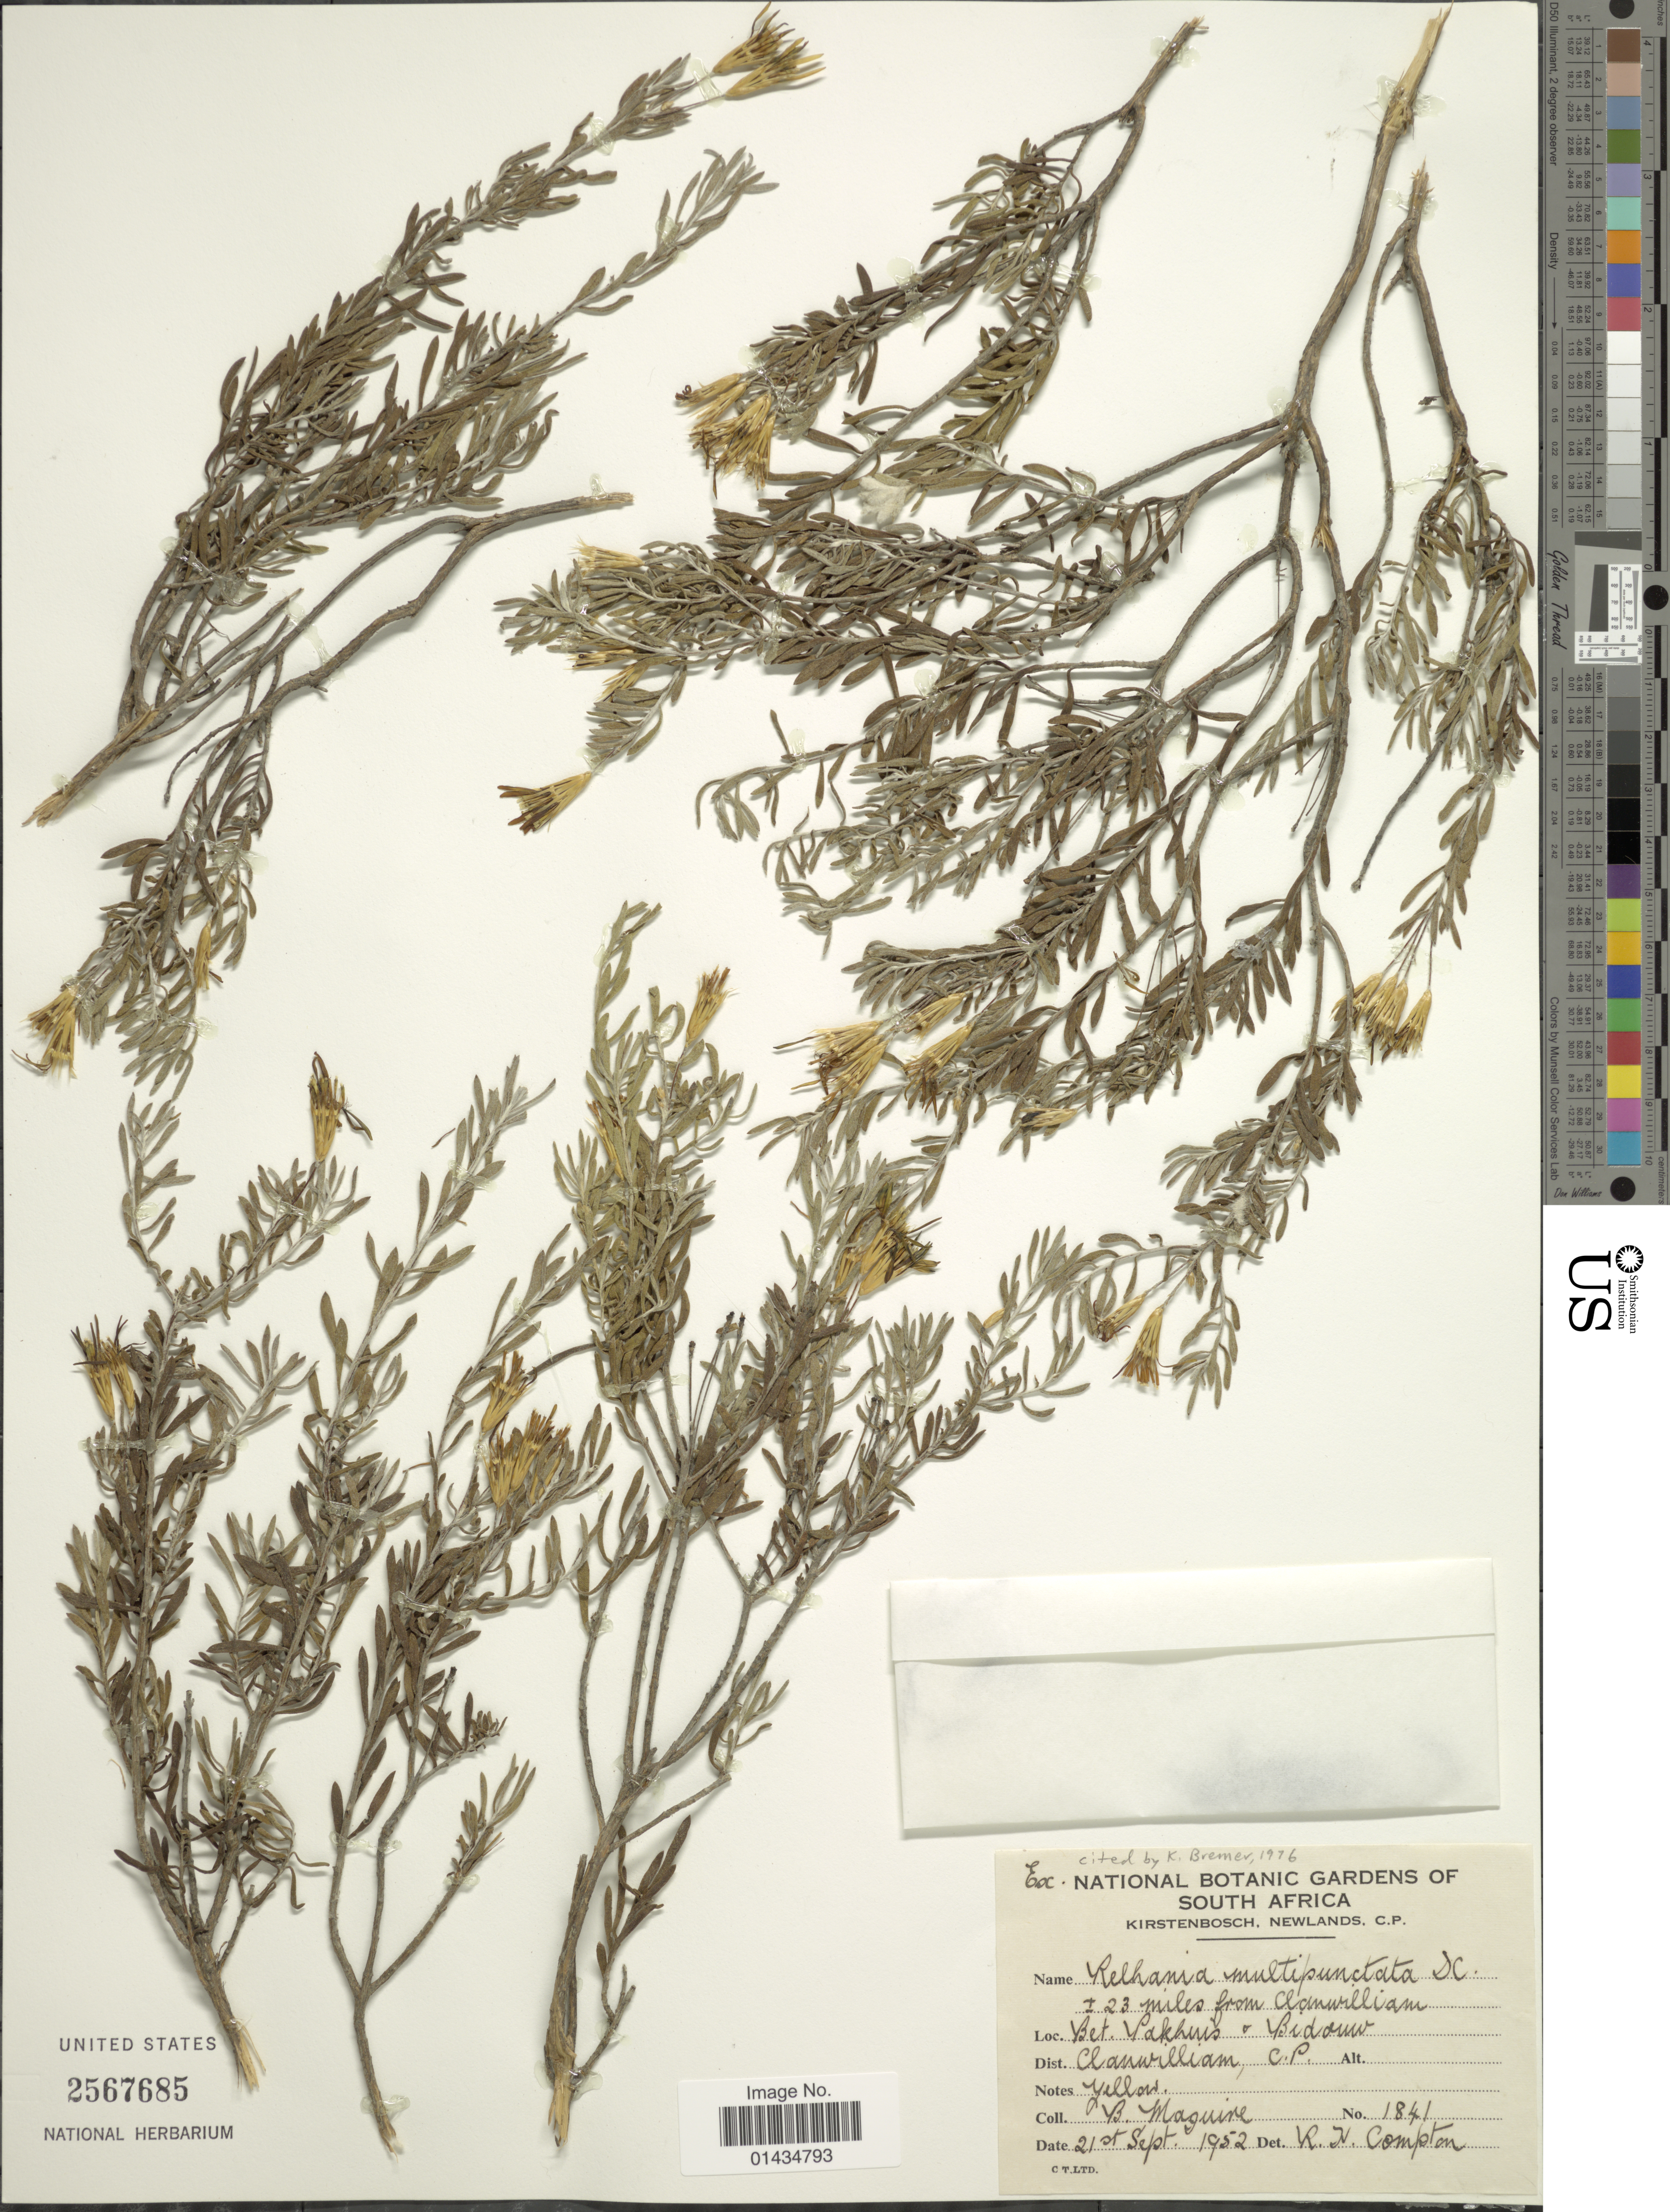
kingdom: Plantae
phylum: Tracheophyta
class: Magnoliopsida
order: Asterales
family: Asteraceae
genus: Relhania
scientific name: Relhania multipunctata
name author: Harv.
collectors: B. Maguire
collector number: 1841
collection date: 1952-09-21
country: South Africa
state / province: Western Cape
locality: Bet. Pakhuism Bidouwm Dist. Clanwilliam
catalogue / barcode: US 2567685